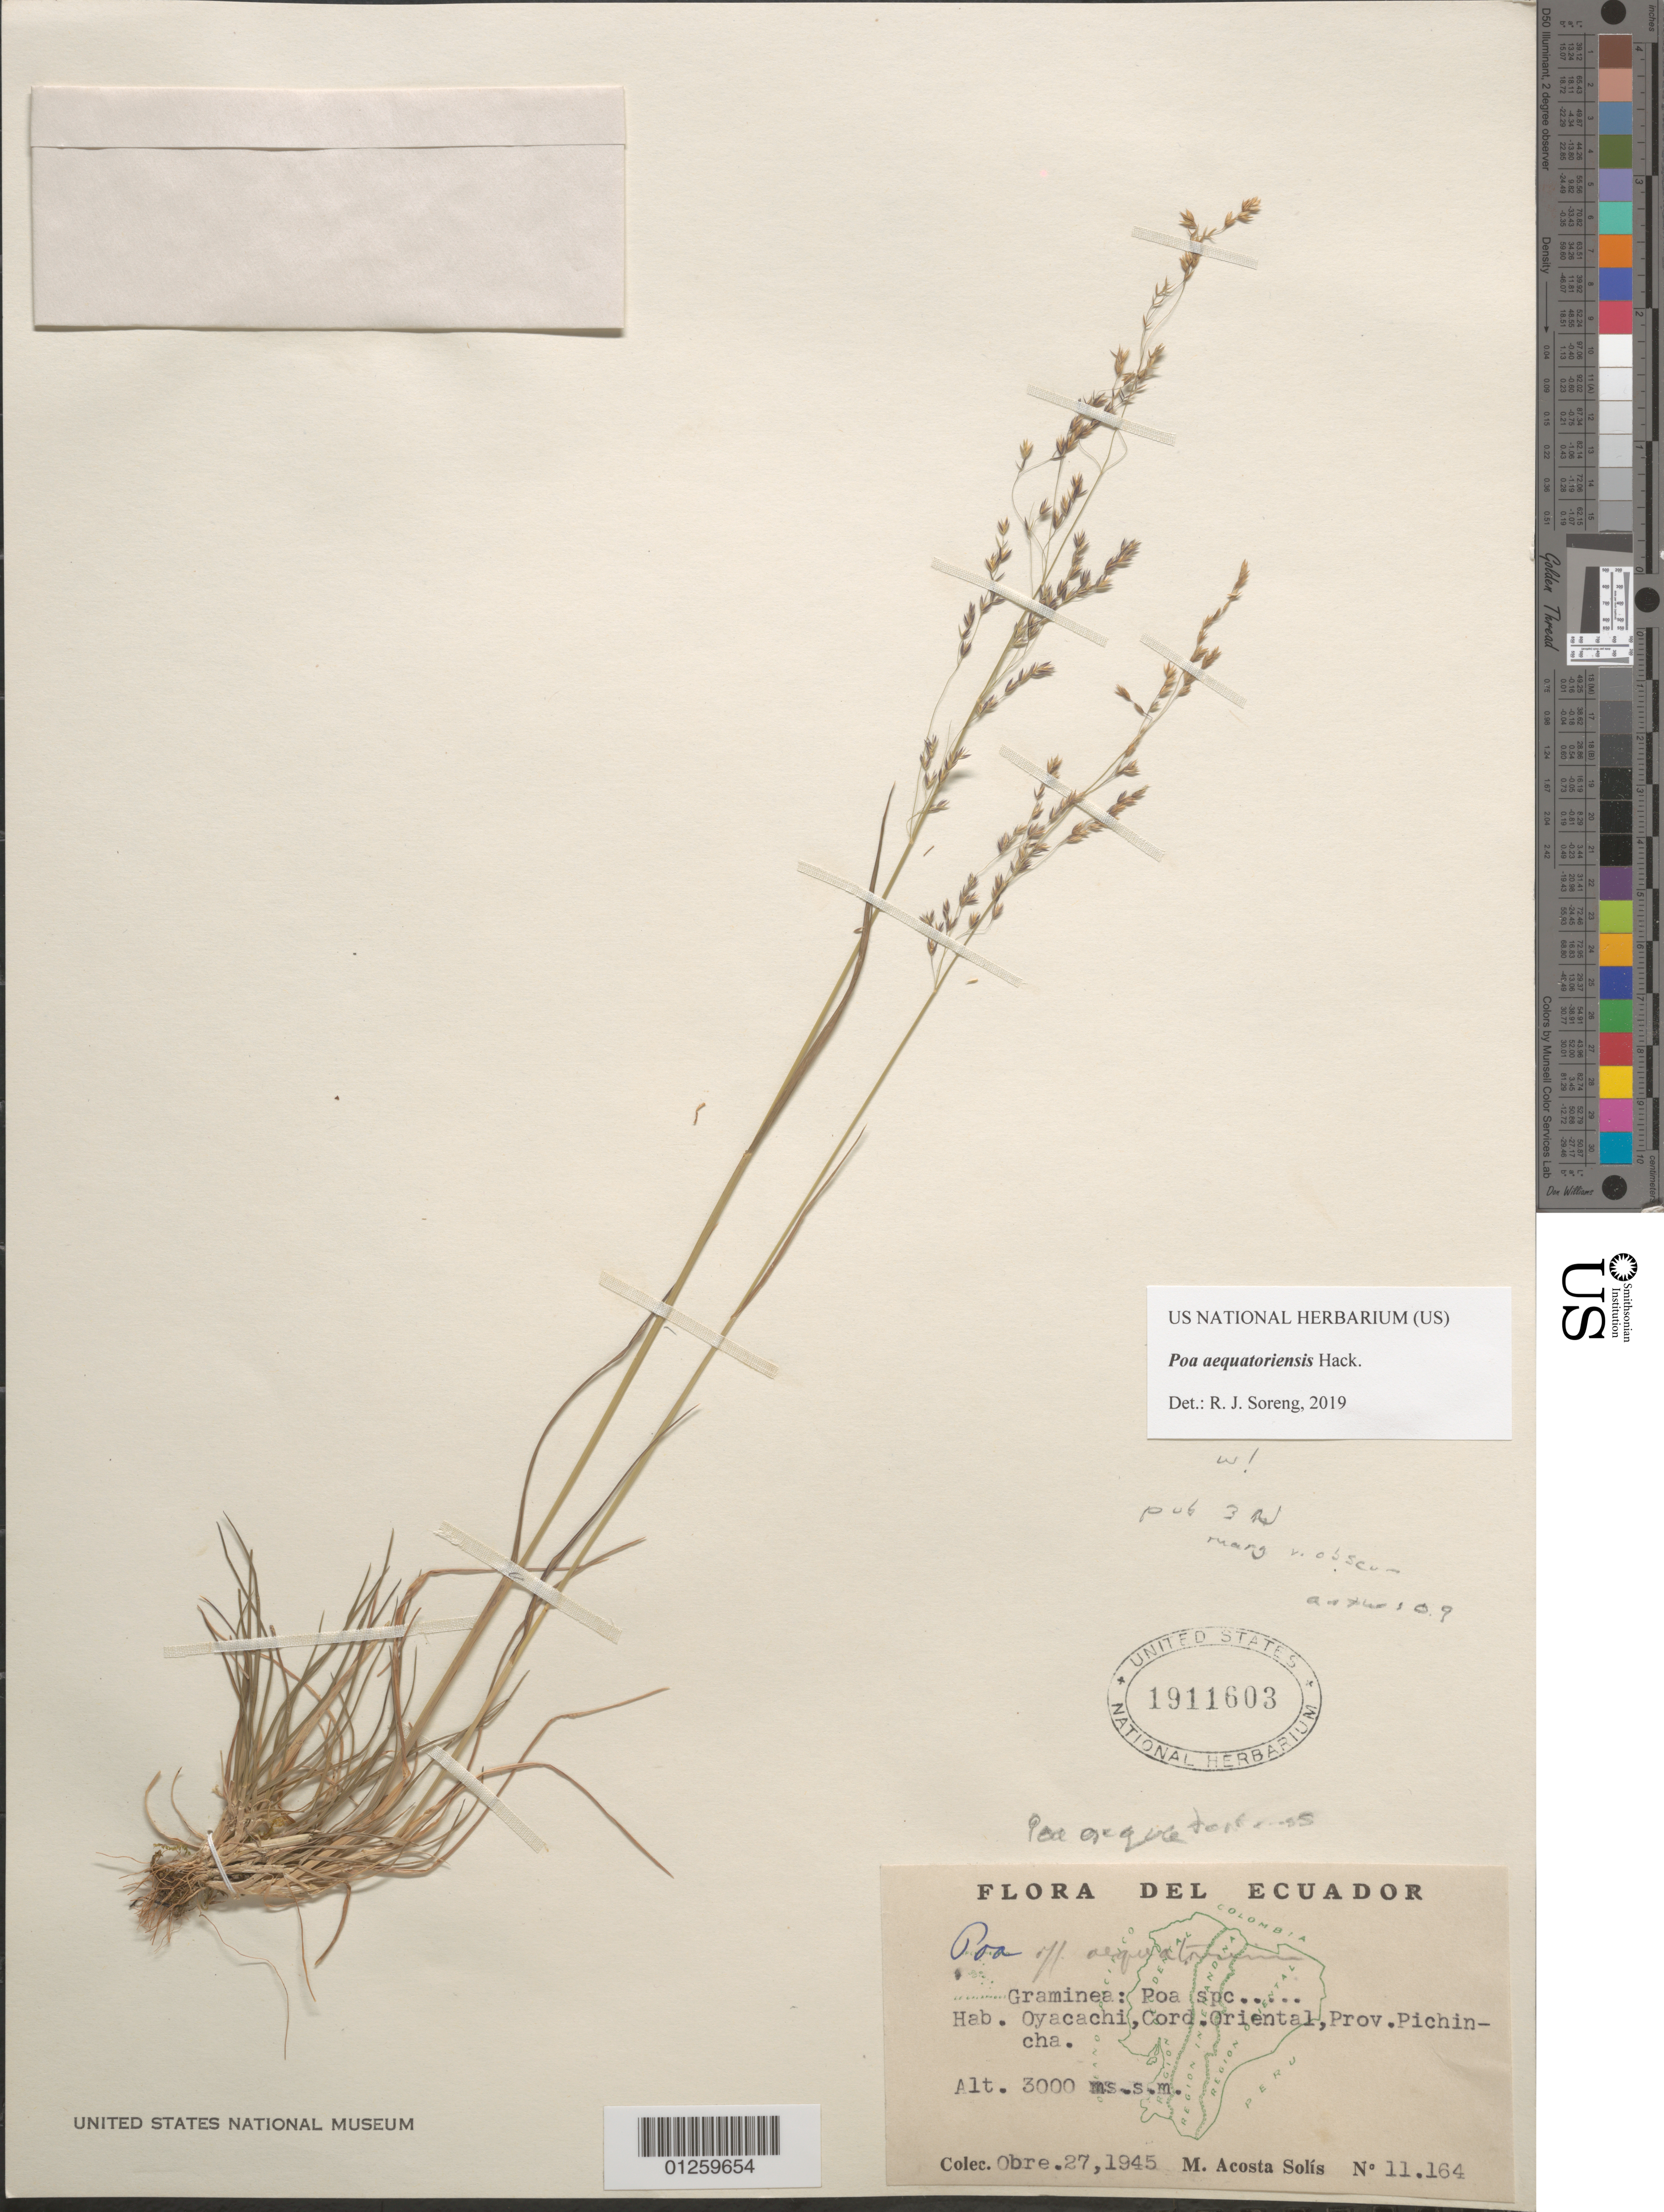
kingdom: Plantae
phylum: Tracheophyta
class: Liliopsida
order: Poales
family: Poaceae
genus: Poa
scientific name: Poa aequatoriensis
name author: Hack.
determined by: Soreng, Robert J., Research Associate (BOT), Smithsonian Institution - National Museum of Natural History (UNITED STATES)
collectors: M. Acosta Solis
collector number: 11.164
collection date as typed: Obre. 27, 1945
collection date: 1945-10-27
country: Ecuador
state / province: Pichincha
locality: Oyacachi, Cord. Oriental, Prov. Pichincha.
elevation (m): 3000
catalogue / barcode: US 1911603